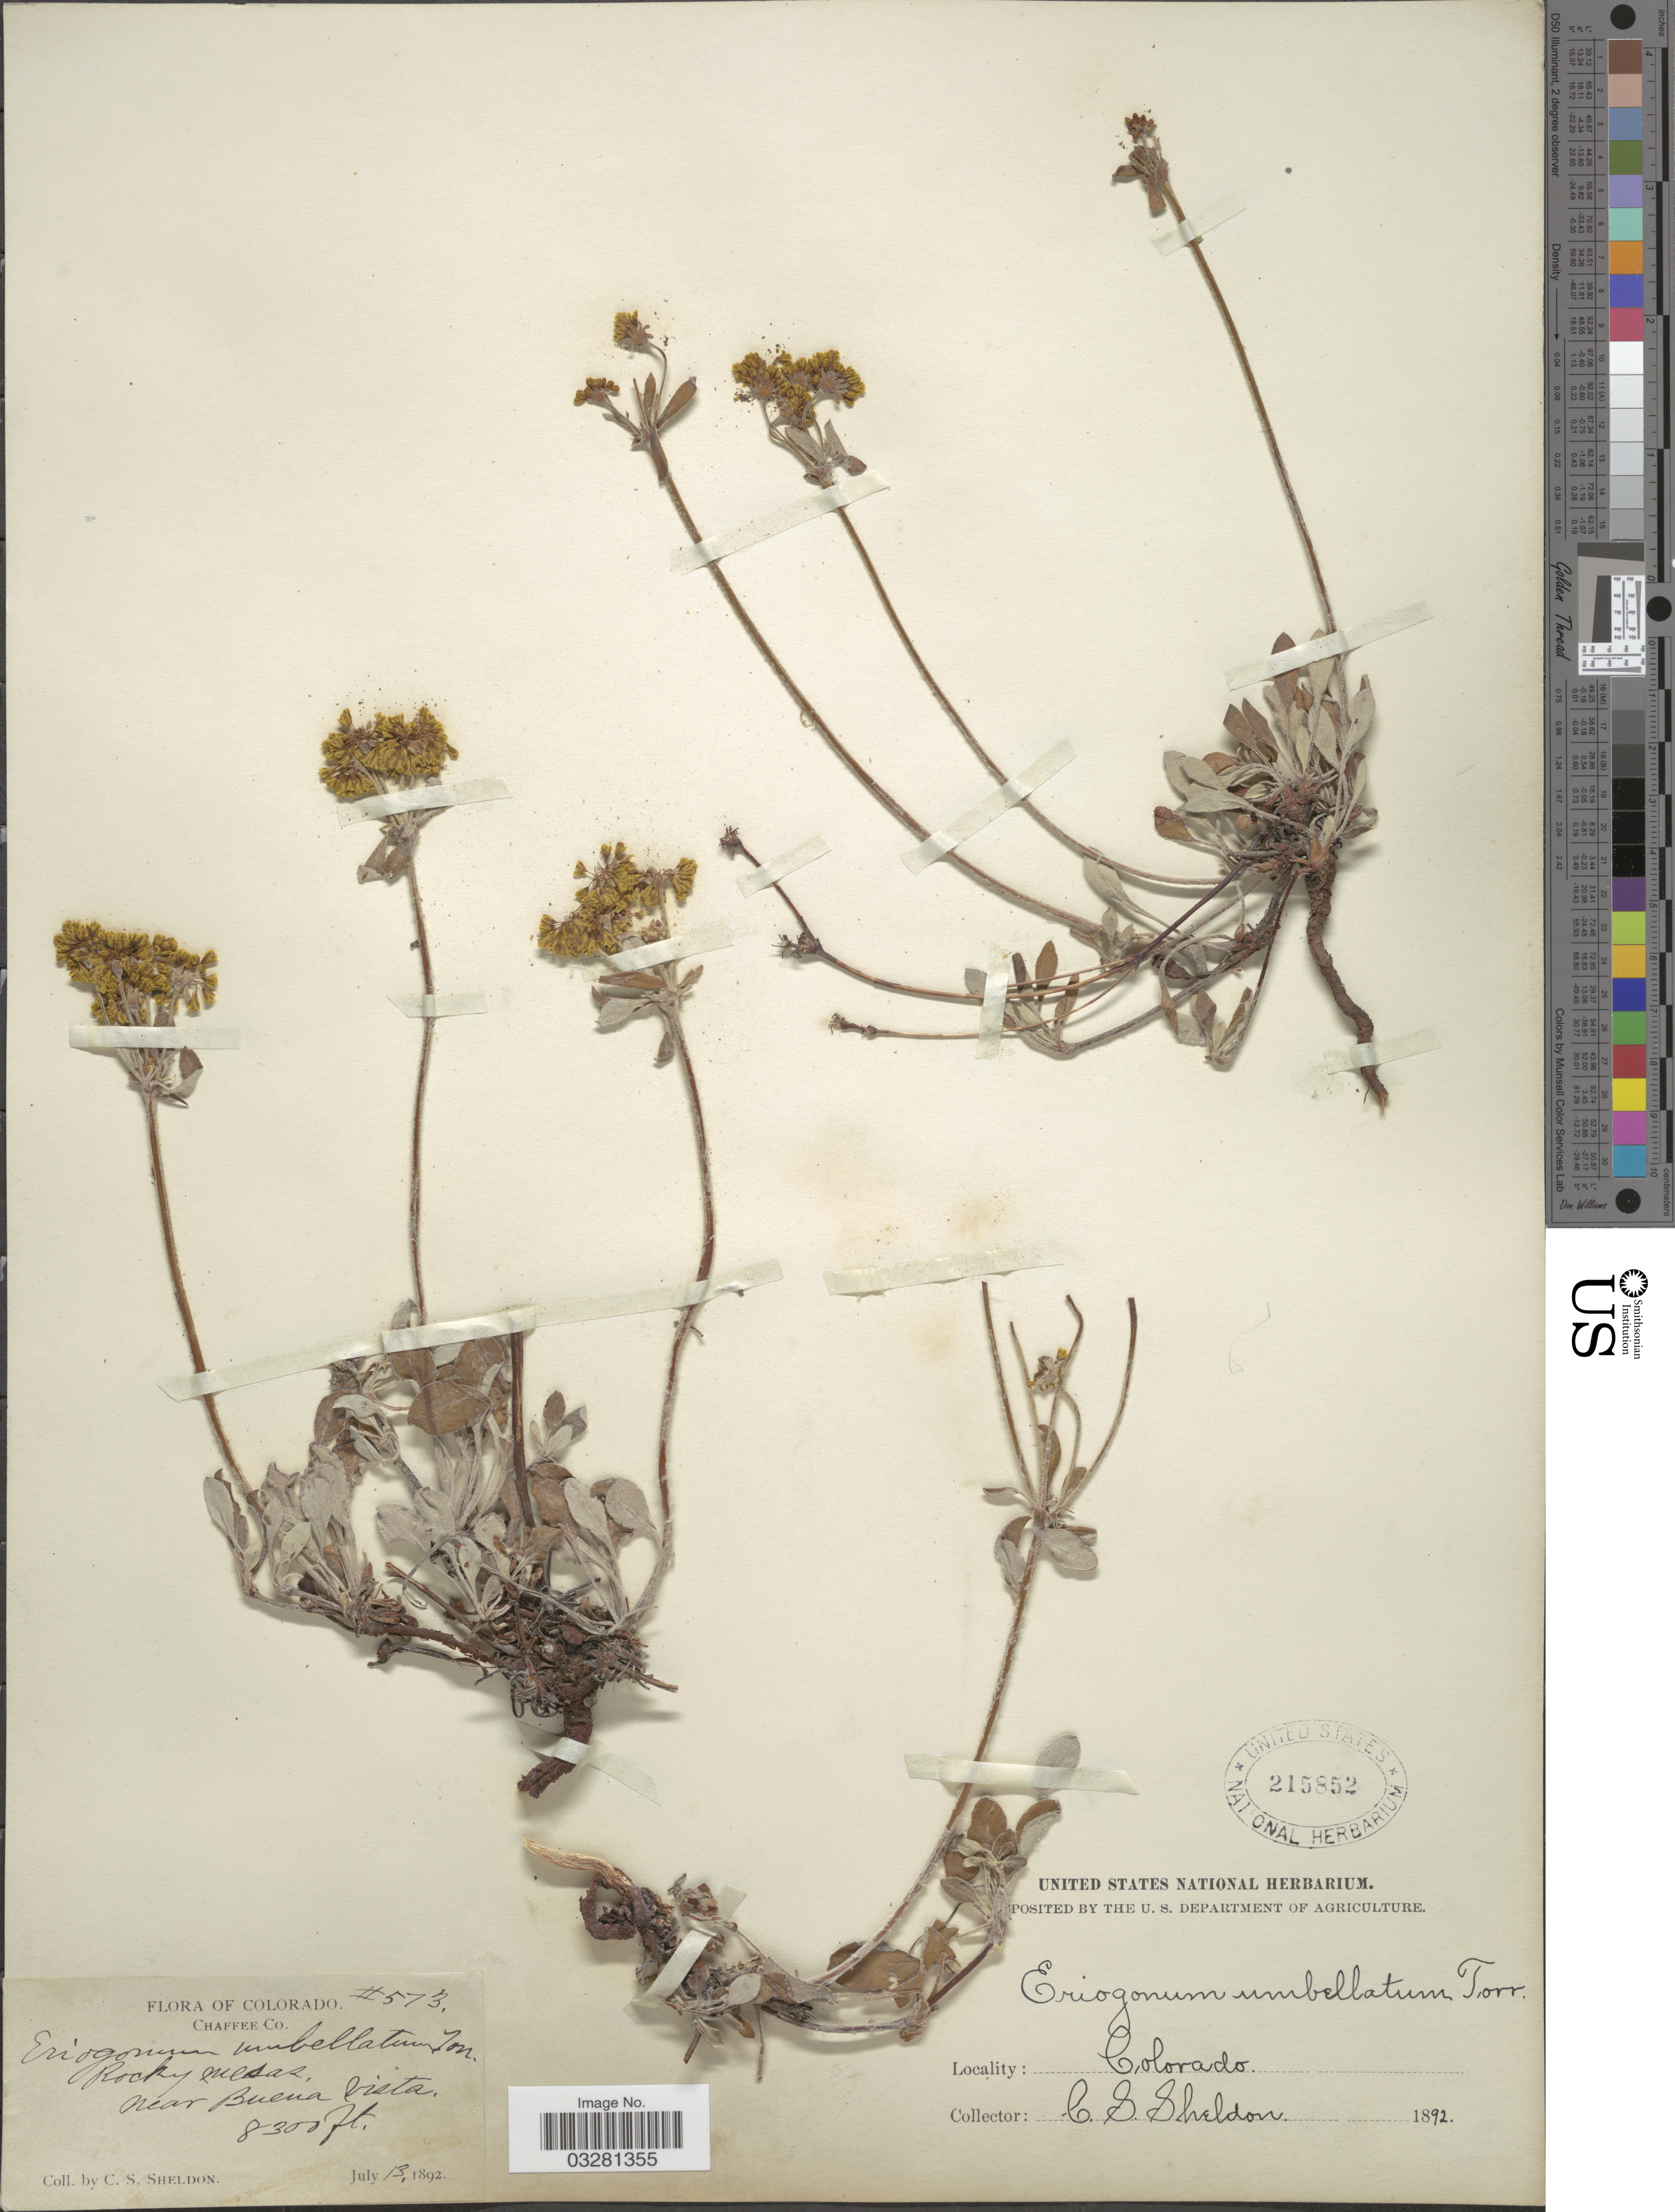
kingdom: Plantae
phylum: Tracheophyta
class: Magnoliopsida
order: Caryophyllales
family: Polygonaceae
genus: Eriogonum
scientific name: Eriogonum umbellatum var. umbellatum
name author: Torr.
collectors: C. S. Sheldon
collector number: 573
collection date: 1892-07-13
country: United States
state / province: Colorado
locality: Chaffee Co. Near Buena Vista.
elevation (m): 2530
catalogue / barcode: US 215852